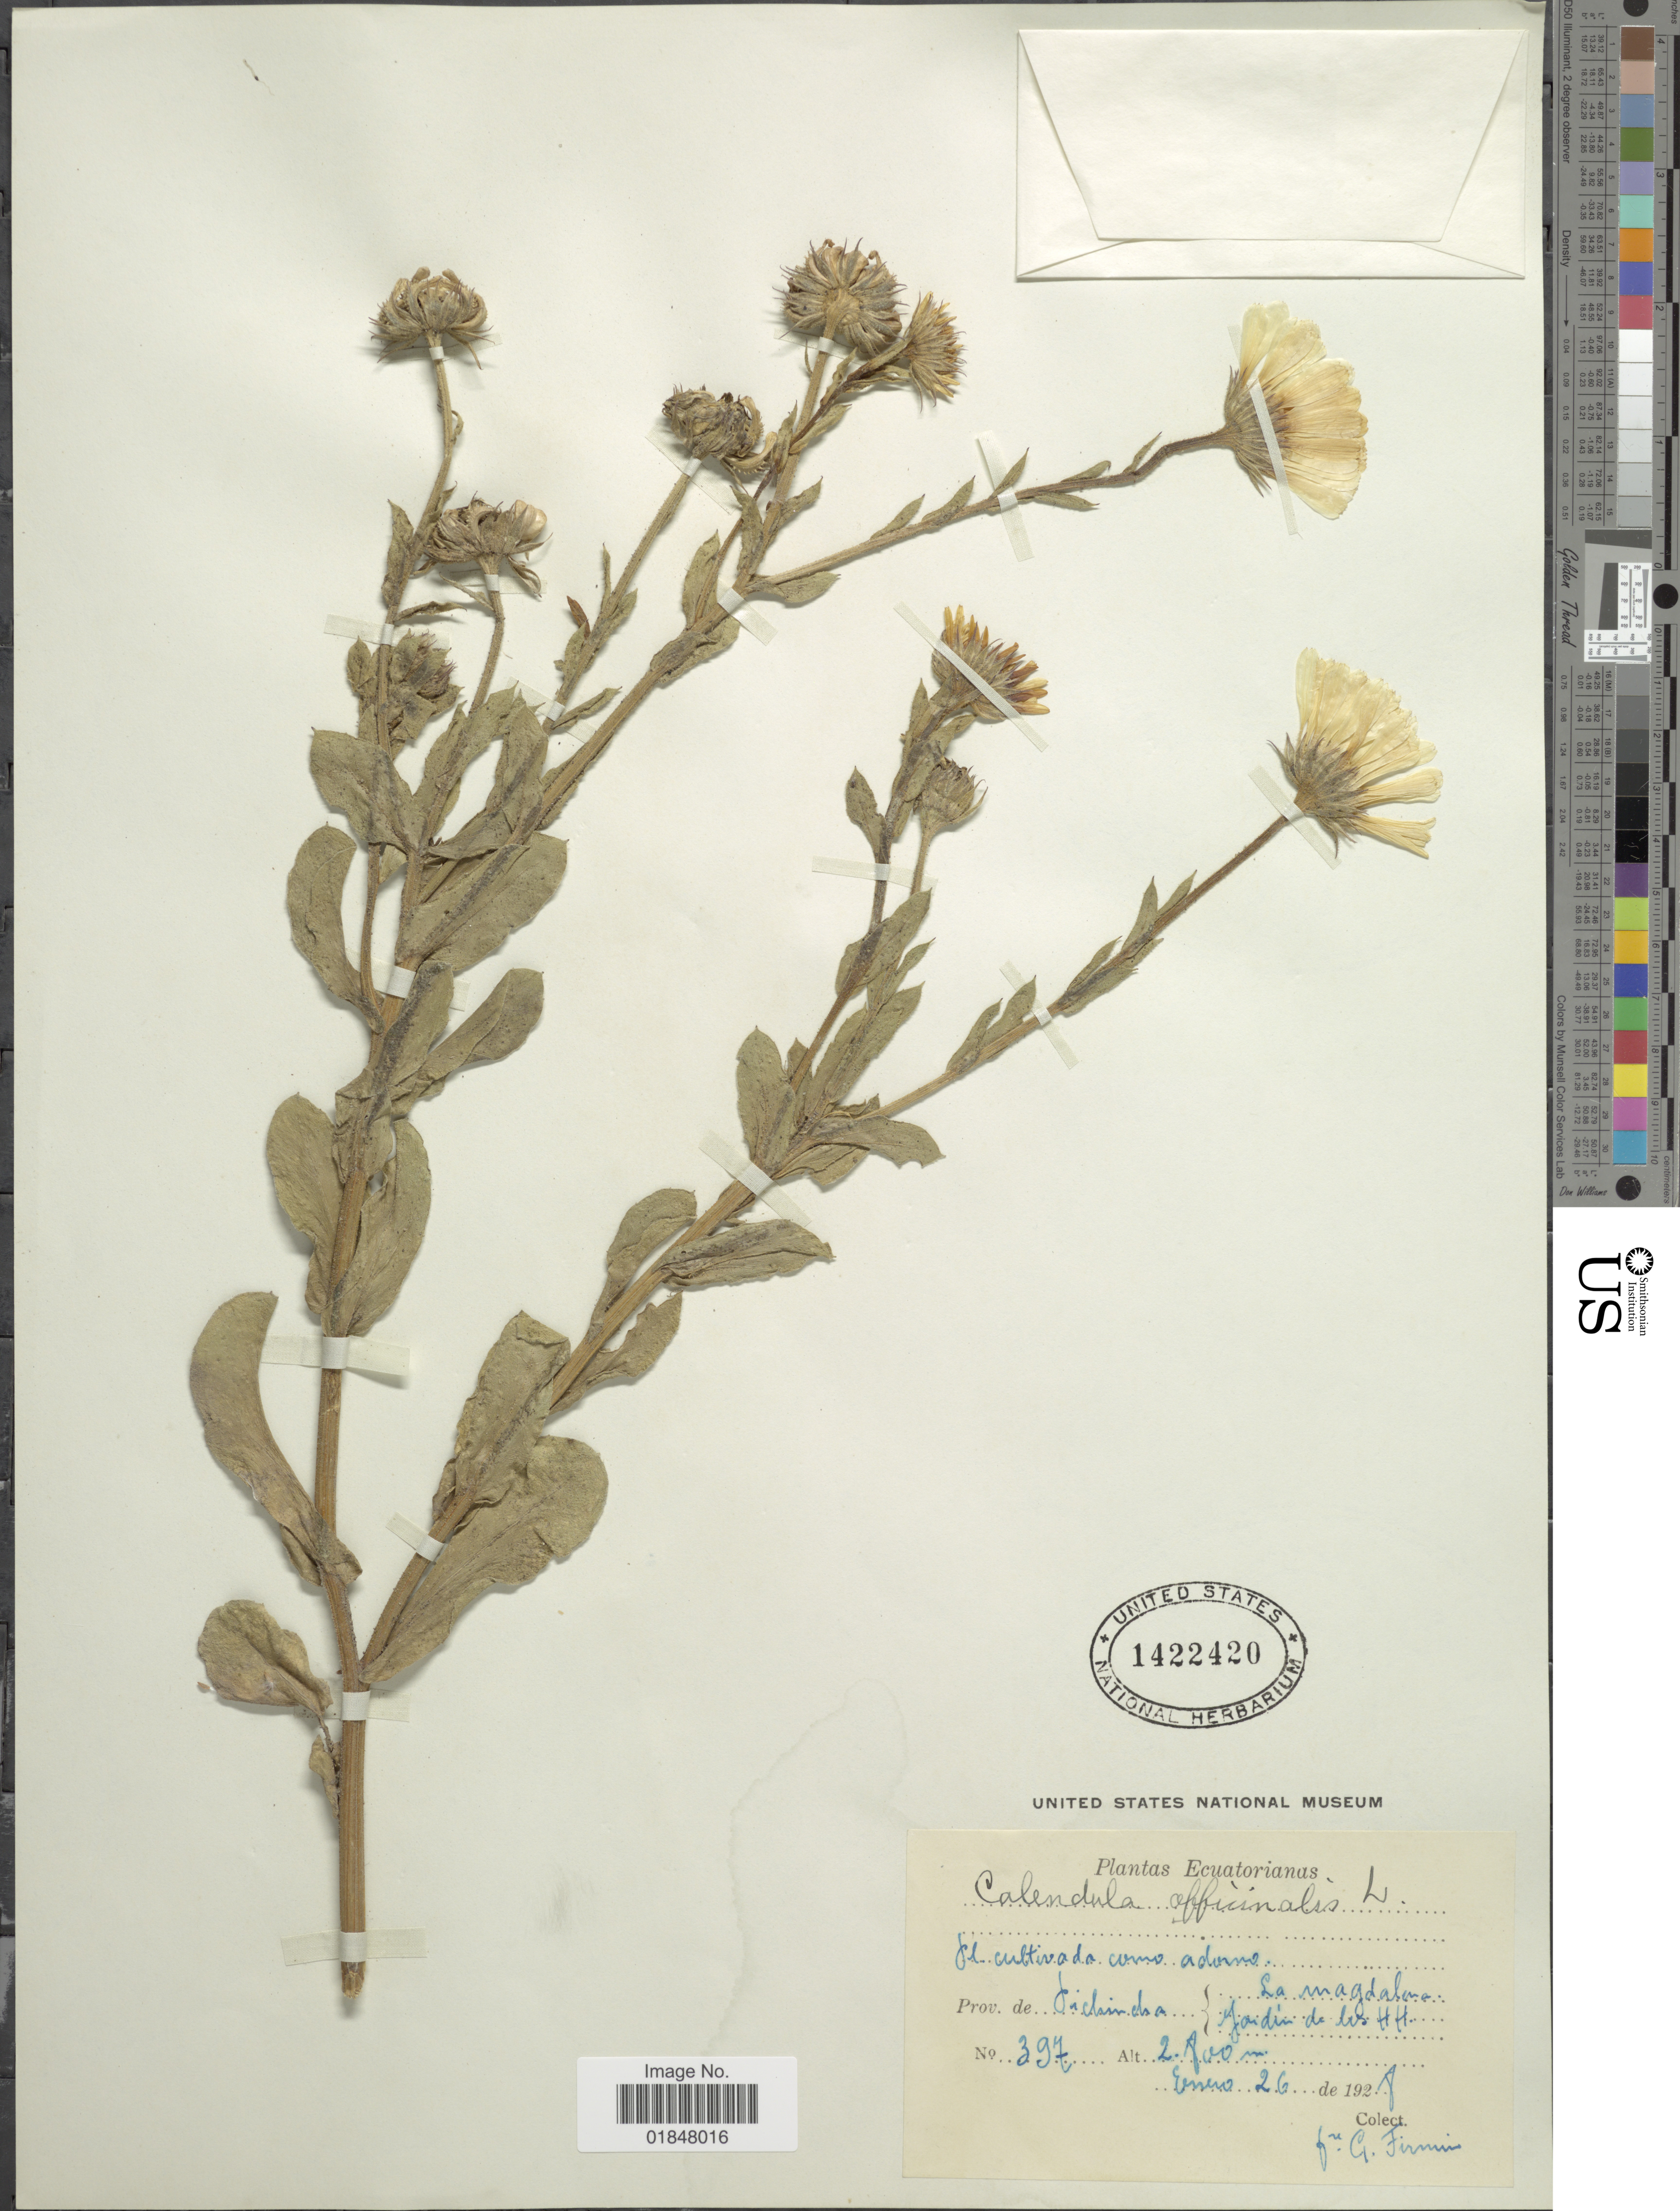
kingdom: Plantae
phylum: Tracheophyta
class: Magnoliopsida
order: Asterales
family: Asteraceae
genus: Calendula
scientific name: Calendula officinalis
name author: L.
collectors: F. Firmin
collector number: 397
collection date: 1928-01-26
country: Ecuador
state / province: Pichincha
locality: La Magdalena, Jardin de los HH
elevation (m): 2800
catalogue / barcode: US 1422420